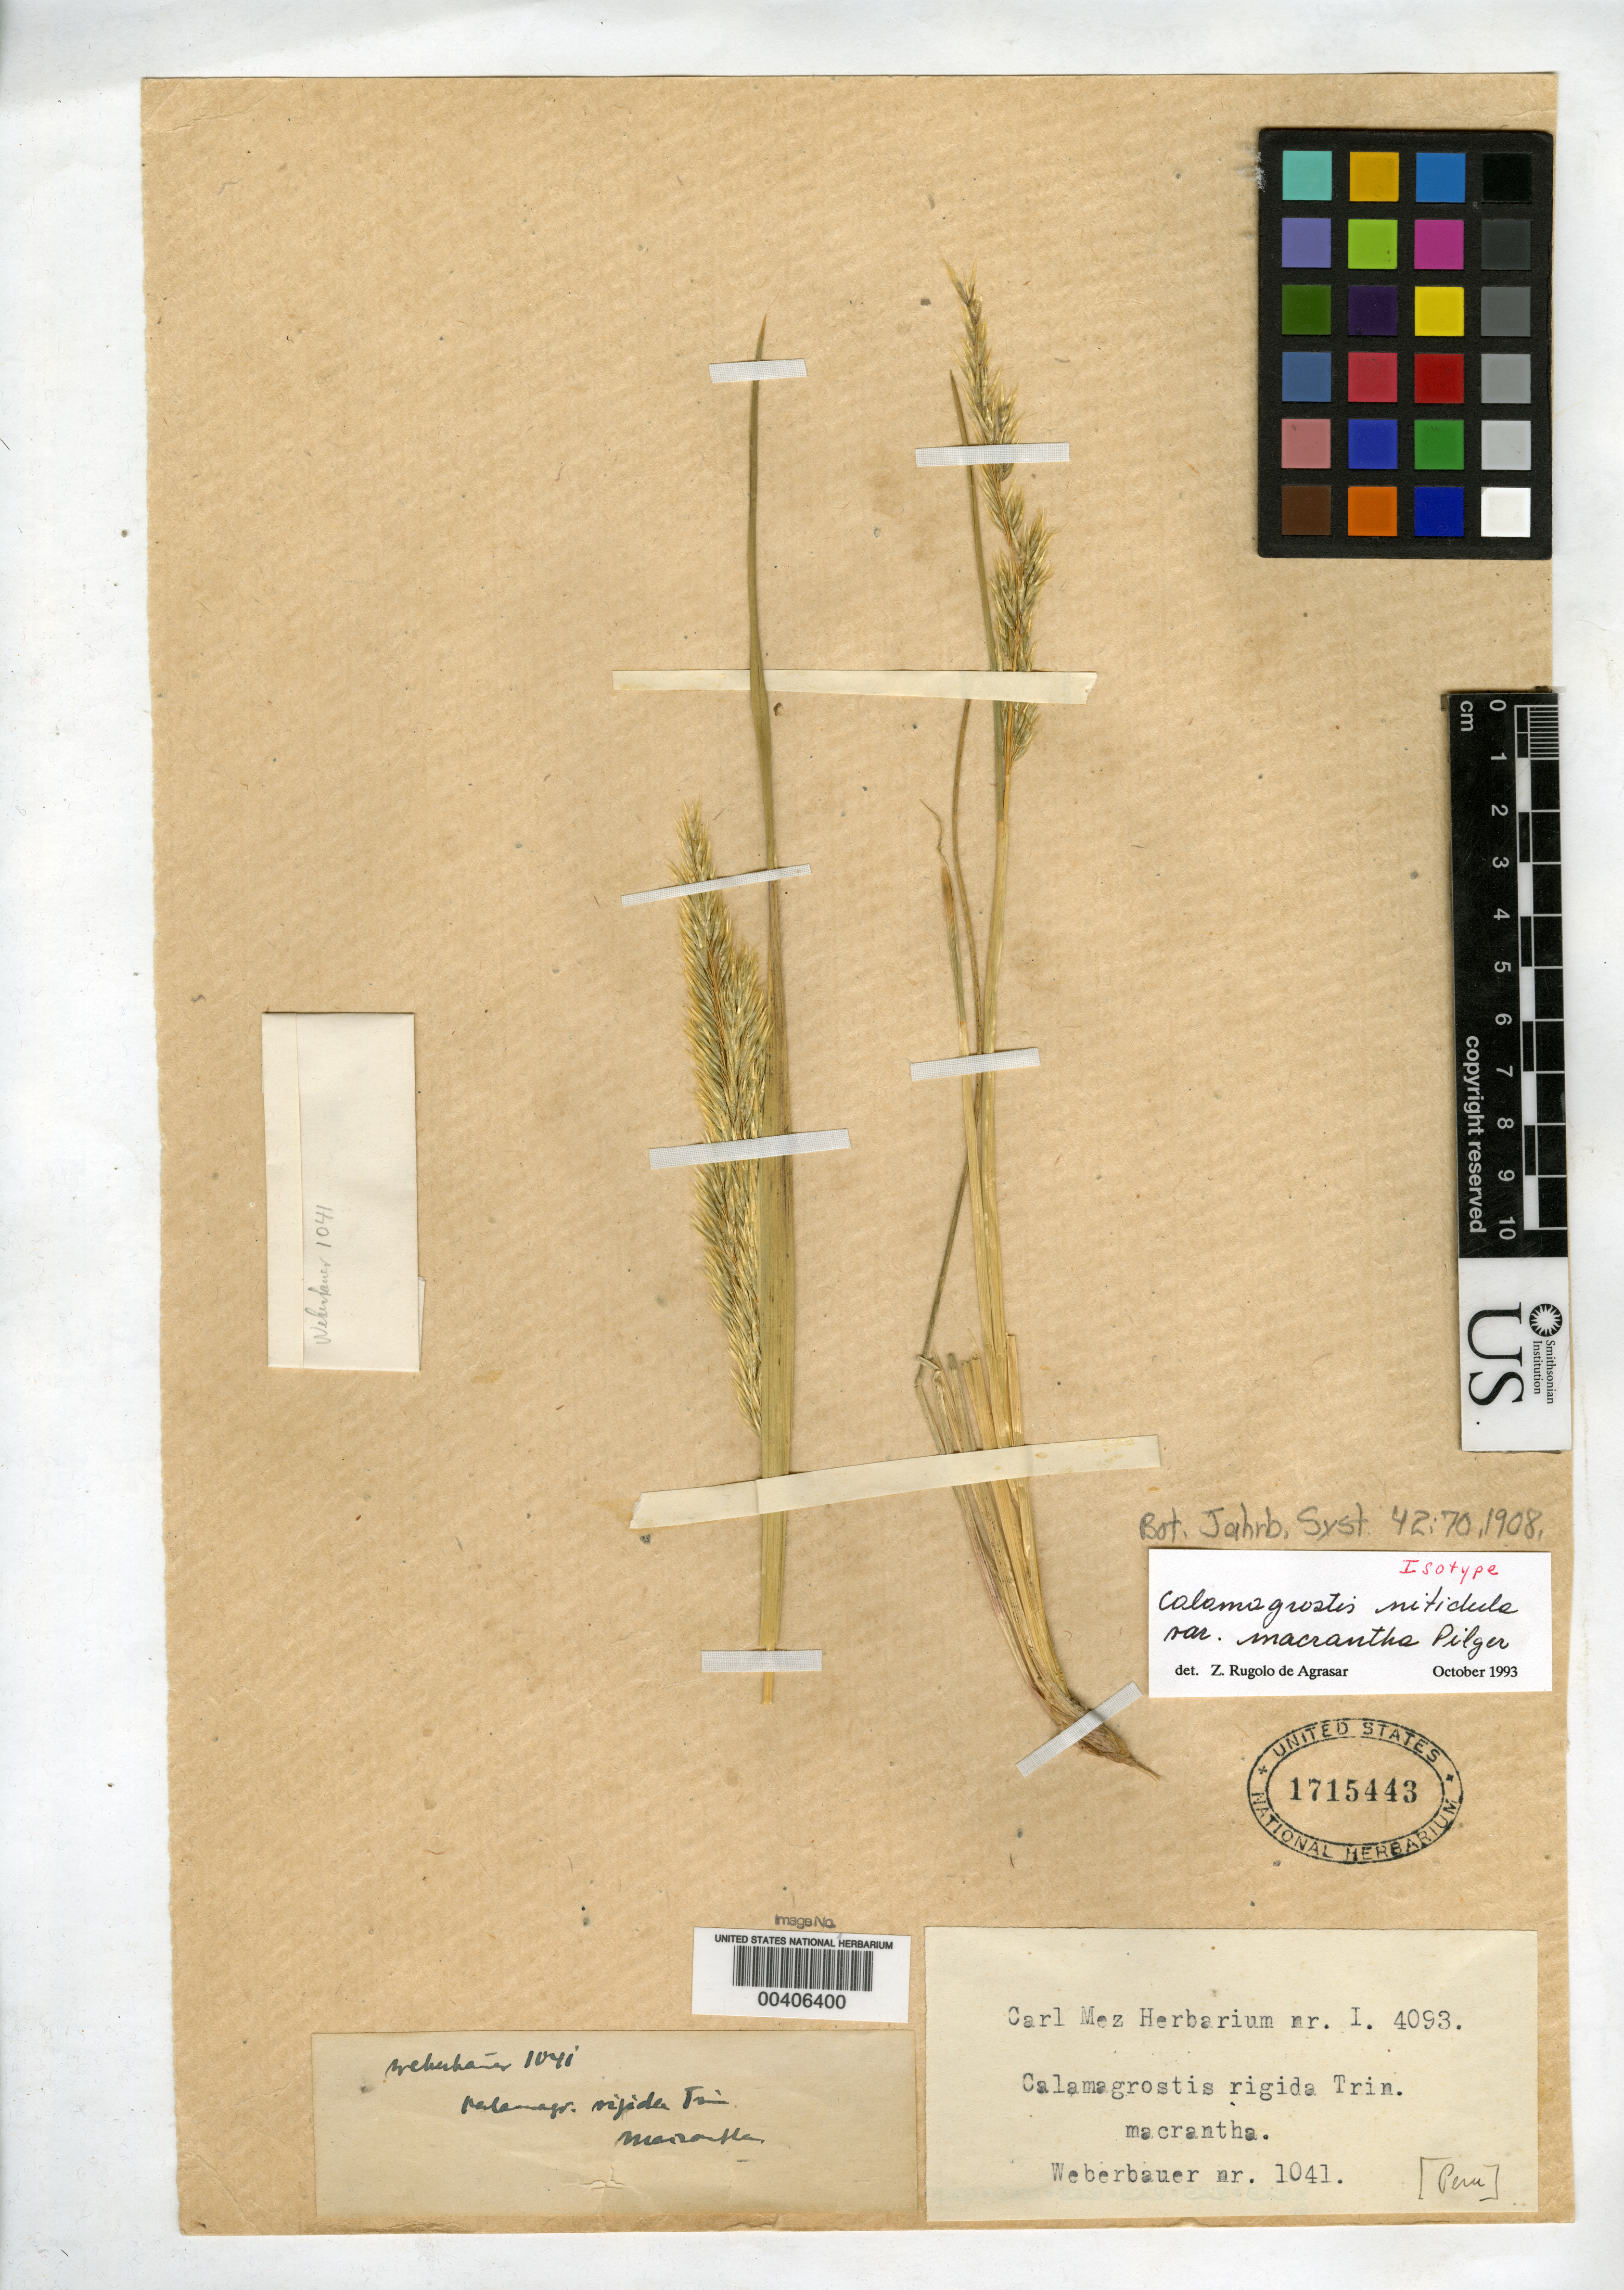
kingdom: Plantae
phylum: Tracheophyta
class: Liliopsida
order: Poales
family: Poaceae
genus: Calamagrostis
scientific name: Calamagrostis nitidula var. macrantha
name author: Pilg.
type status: Isotype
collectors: A. Weberbauer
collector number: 1041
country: Peru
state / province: San Martín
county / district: Mariscal Cáceres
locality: Rio Huallaga, margen Derecha del; Balsa Probana; dtto. Tocache Nuevo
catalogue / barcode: US 1715443